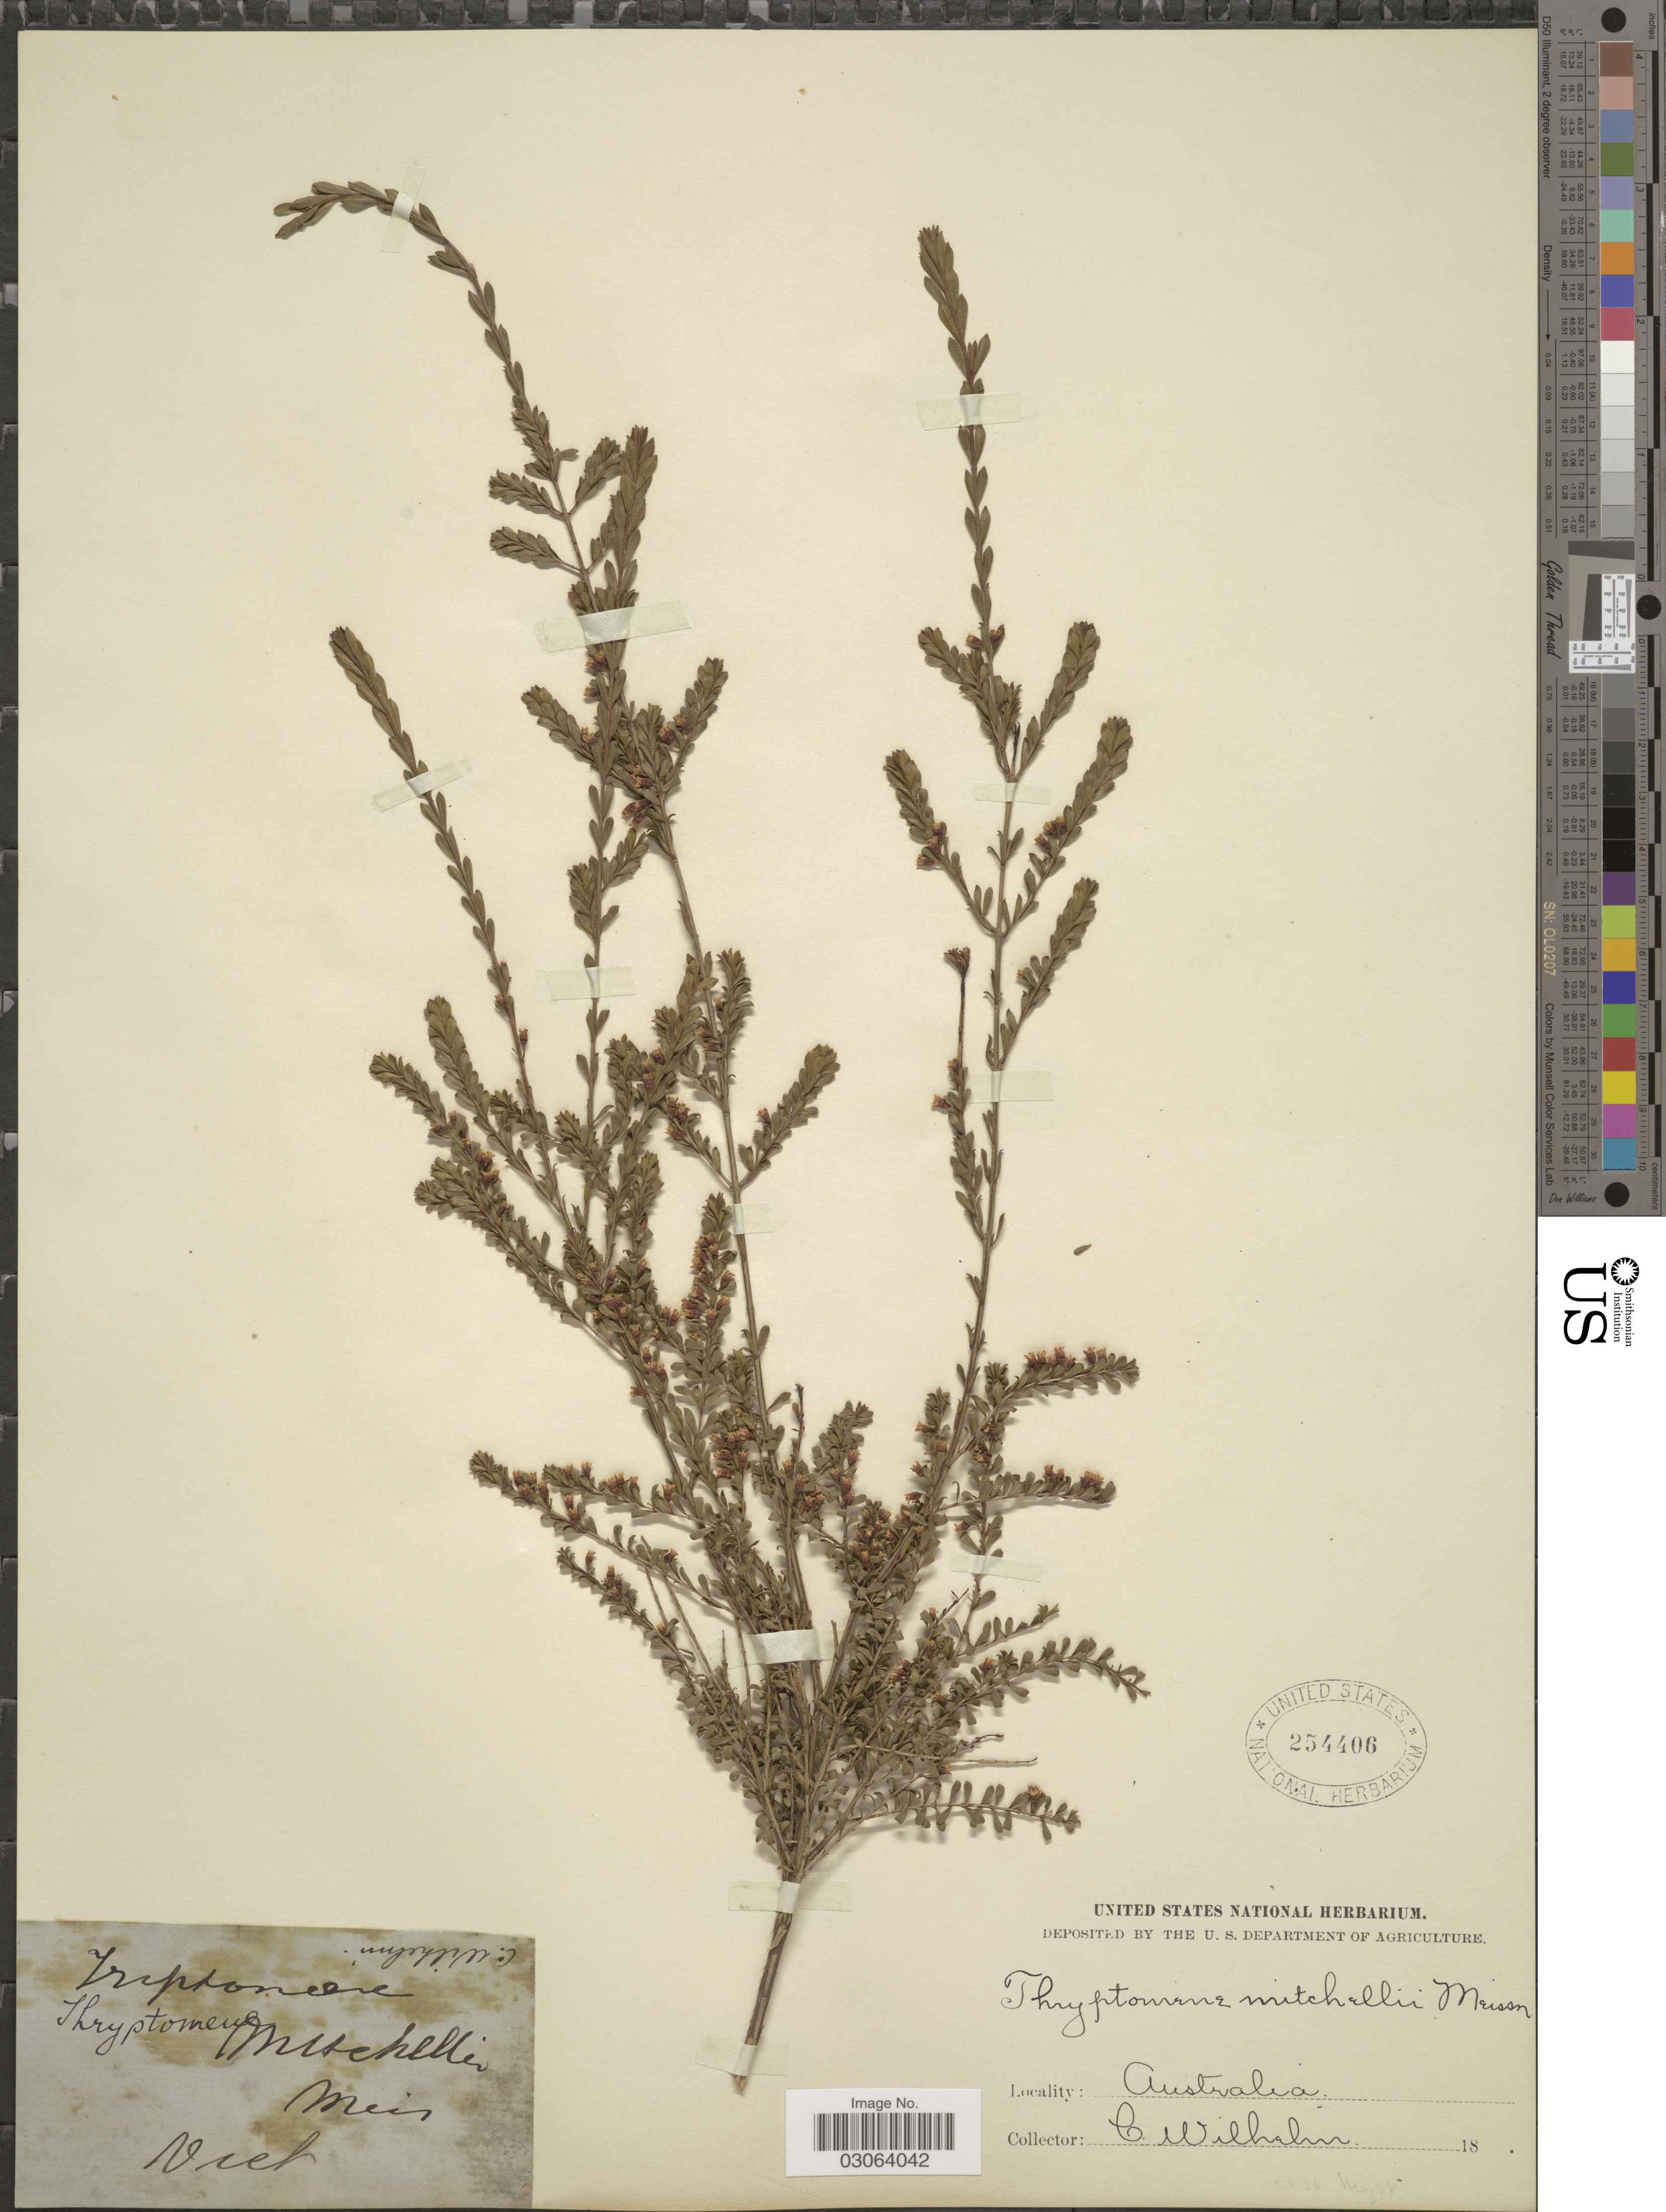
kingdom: Plantae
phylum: Tracheophyta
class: Magnoliopsida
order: Myrtales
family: Myrtaceae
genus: Thryptomene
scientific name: Thryptomene mitchelliana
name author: (Schauer) F. Muell.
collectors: C. Wilhelm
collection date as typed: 18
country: Australia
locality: Vict.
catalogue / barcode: US 254406